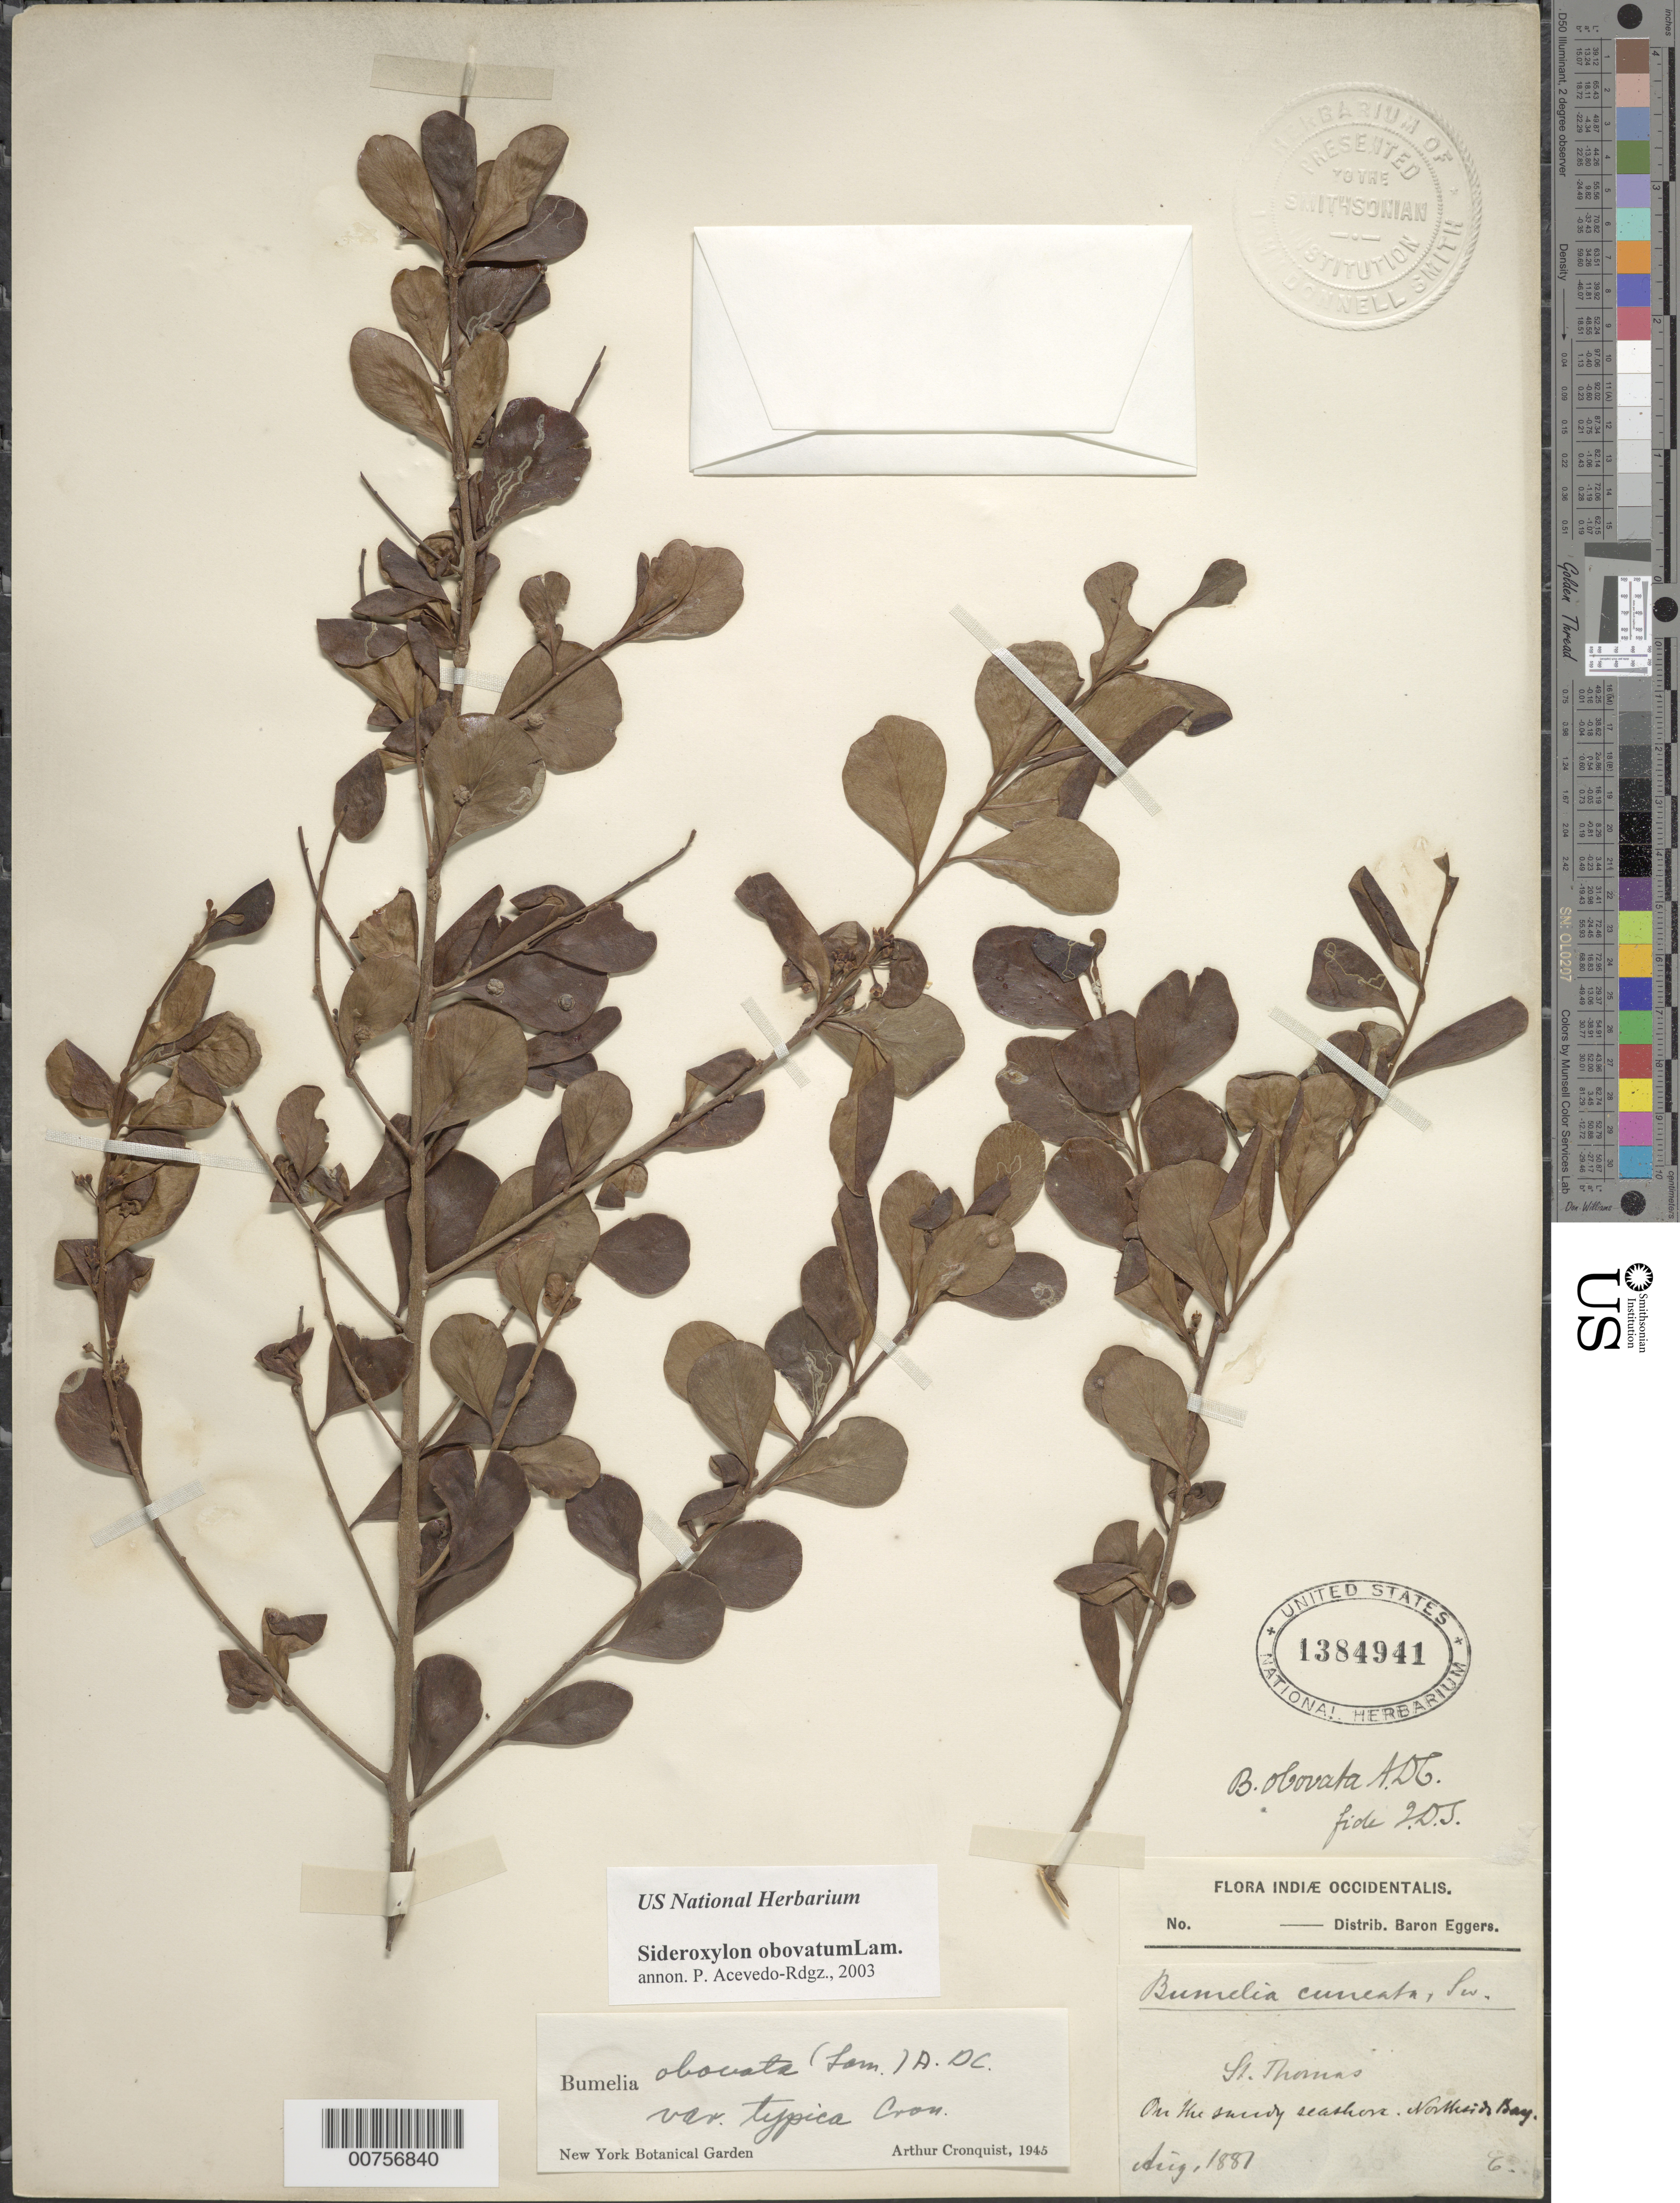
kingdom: Plantae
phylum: Tracheophyta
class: Magnoliopsida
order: Ericales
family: Sapotaceae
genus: Sideroxylon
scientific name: Sideroxylon obovatum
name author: Lam.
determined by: Acevedo-Rodríguez, P., (BOT), Smithsonian Institution - National Museum of Natural History (UNITED STATES)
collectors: H. F. A. von Eggers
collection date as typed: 1881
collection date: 1881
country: U.S. Virgin Islands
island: St. Thomas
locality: Northside Bay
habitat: Sandy seashore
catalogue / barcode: US 1384941